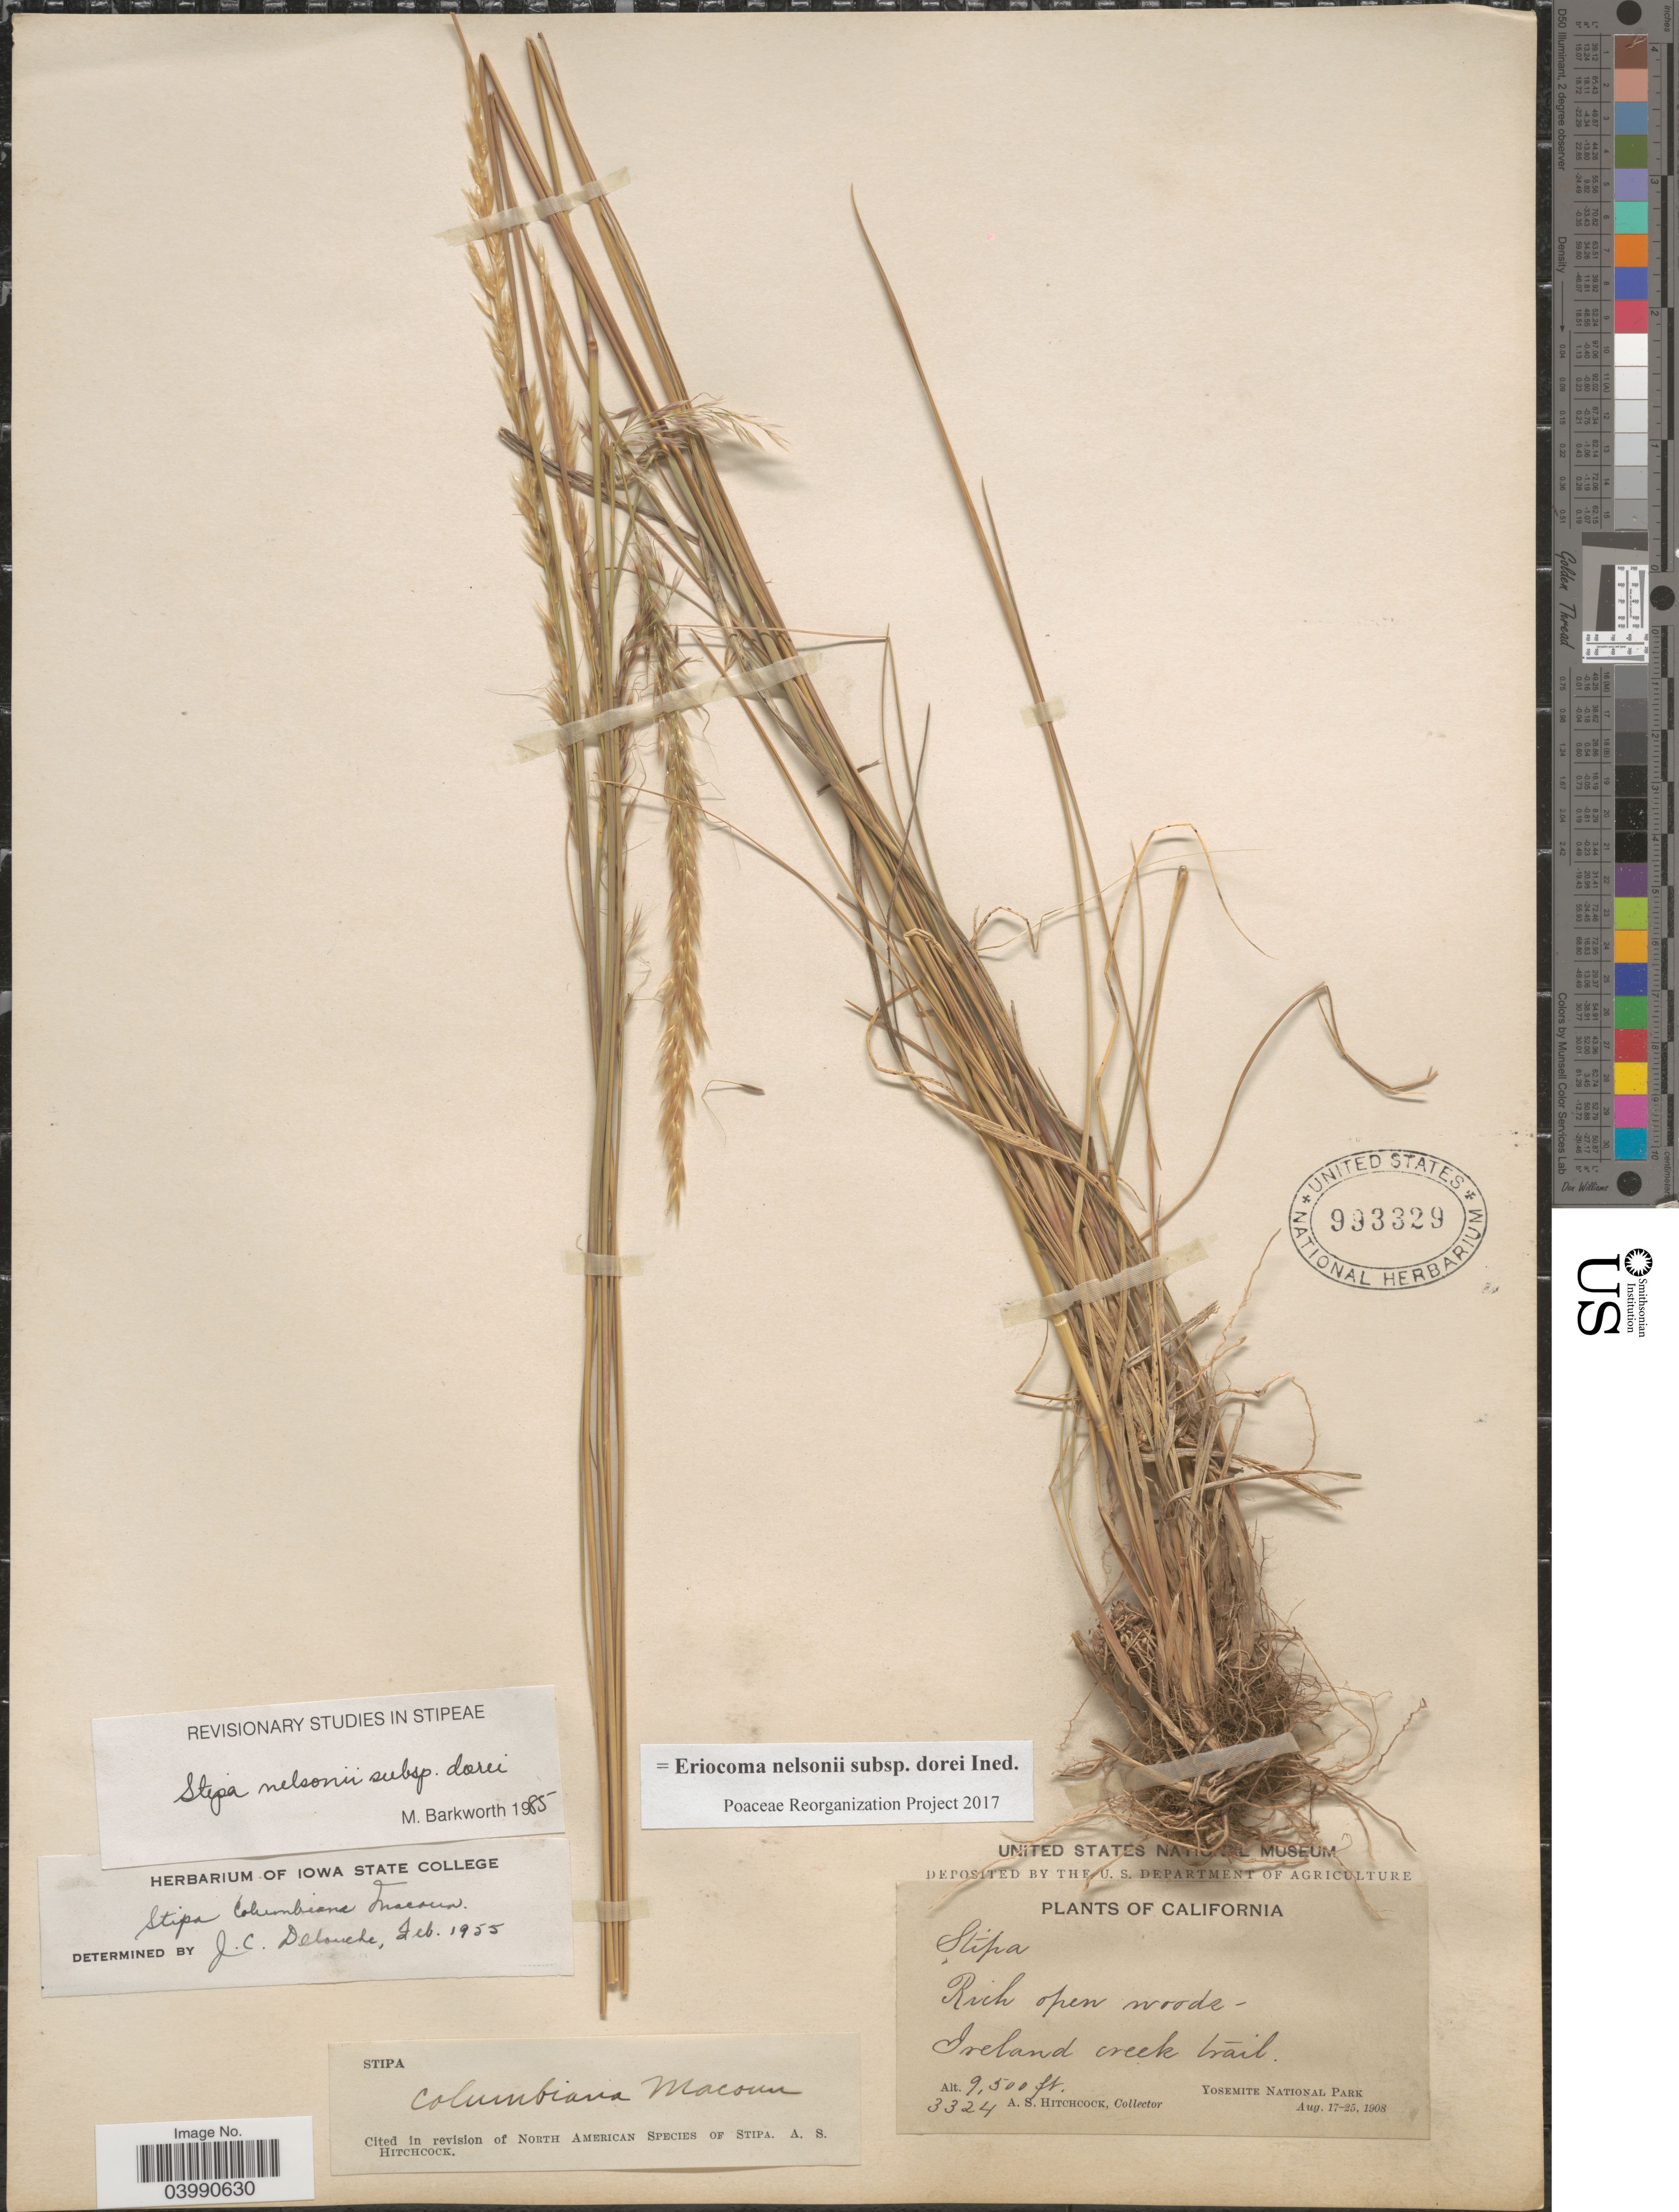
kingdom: Plantae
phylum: Tracheophyta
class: Liliopsida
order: Poales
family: Poaceae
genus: Eriocoma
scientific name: Eriocoma nelsonii subsp. dorei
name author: (Barkworth & J. Maze) Romasch.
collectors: A. S. Hitchcock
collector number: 3324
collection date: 1908-08-17/1908-08-25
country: United States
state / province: California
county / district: Mariposa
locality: Ireland creek trail. Yosemite National Park.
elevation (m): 2896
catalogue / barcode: US 993329